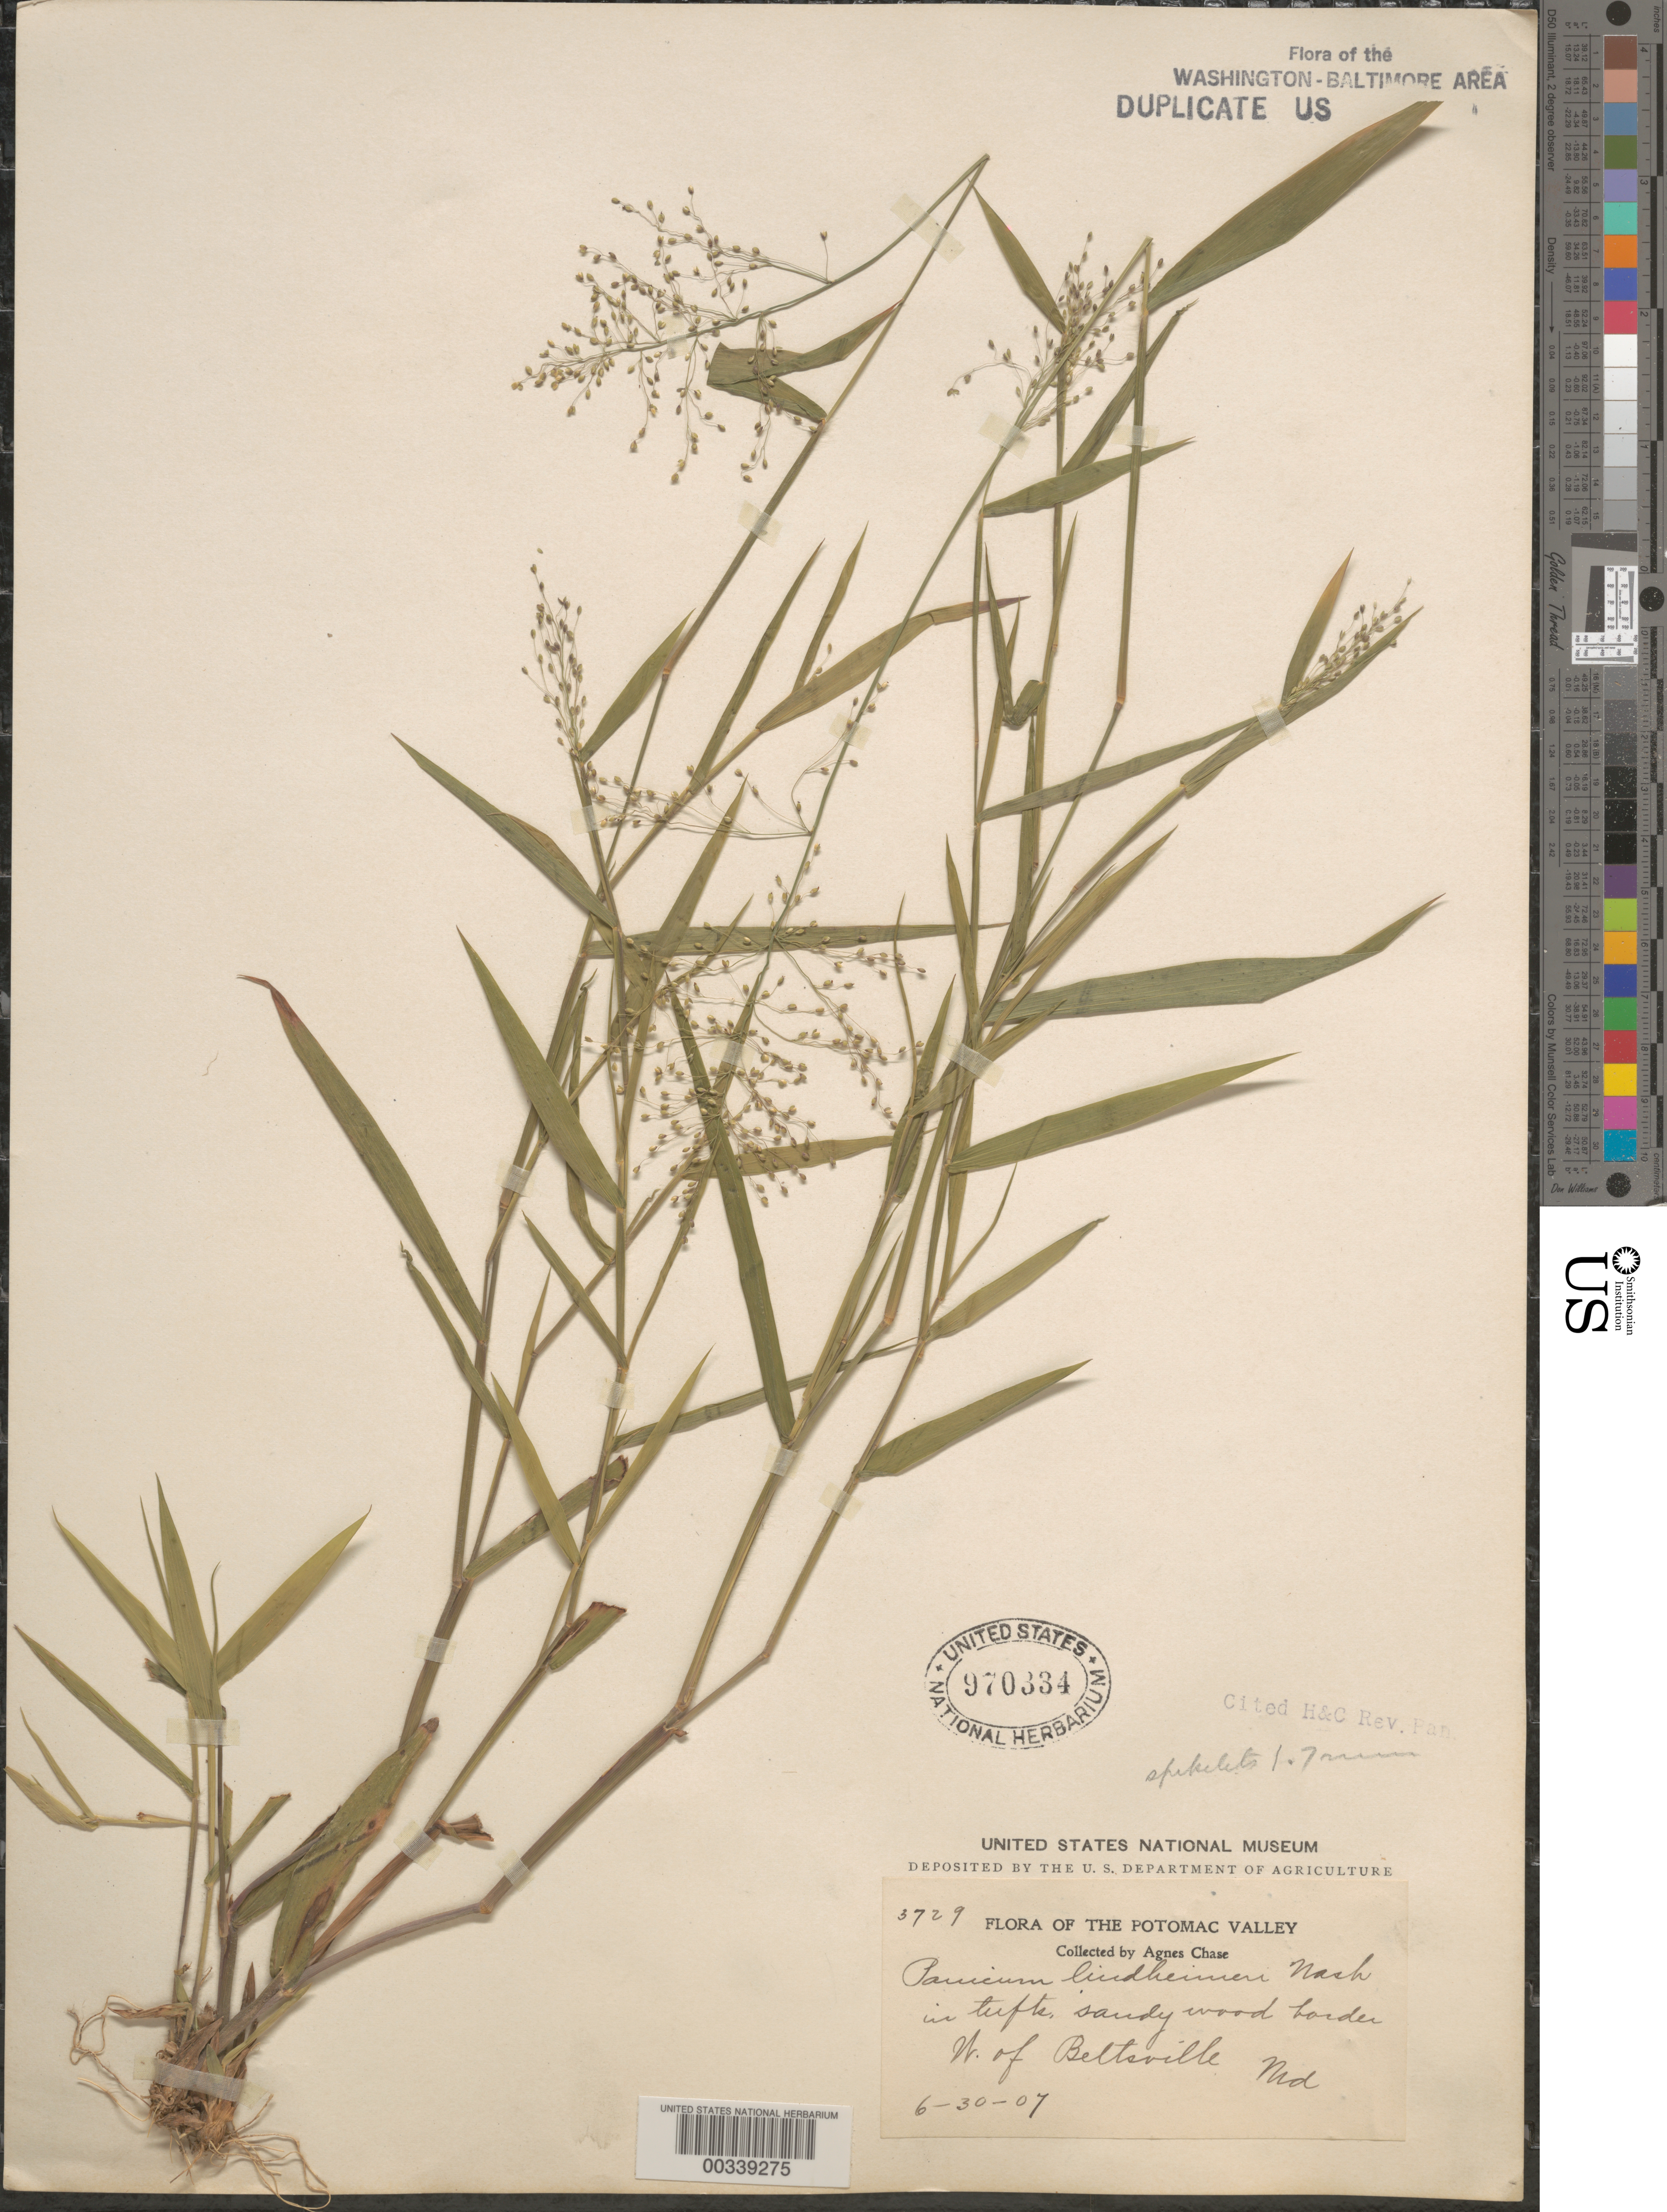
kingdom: Plantae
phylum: Tracheophyta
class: Liliopsida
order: Poales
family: Poaceae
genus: Dichanthelium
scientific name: Dichanthelium acuminatum var. lindheimeri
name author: (Nash) Gould & C.A. Clark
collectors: A. Chase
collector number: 3729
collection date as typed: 30 Jun 1907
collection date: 1907-06-30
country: United States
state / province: Maryland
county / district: Prince George's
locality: W of Beltsville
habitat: Sandy woods border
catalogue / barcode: US 970334